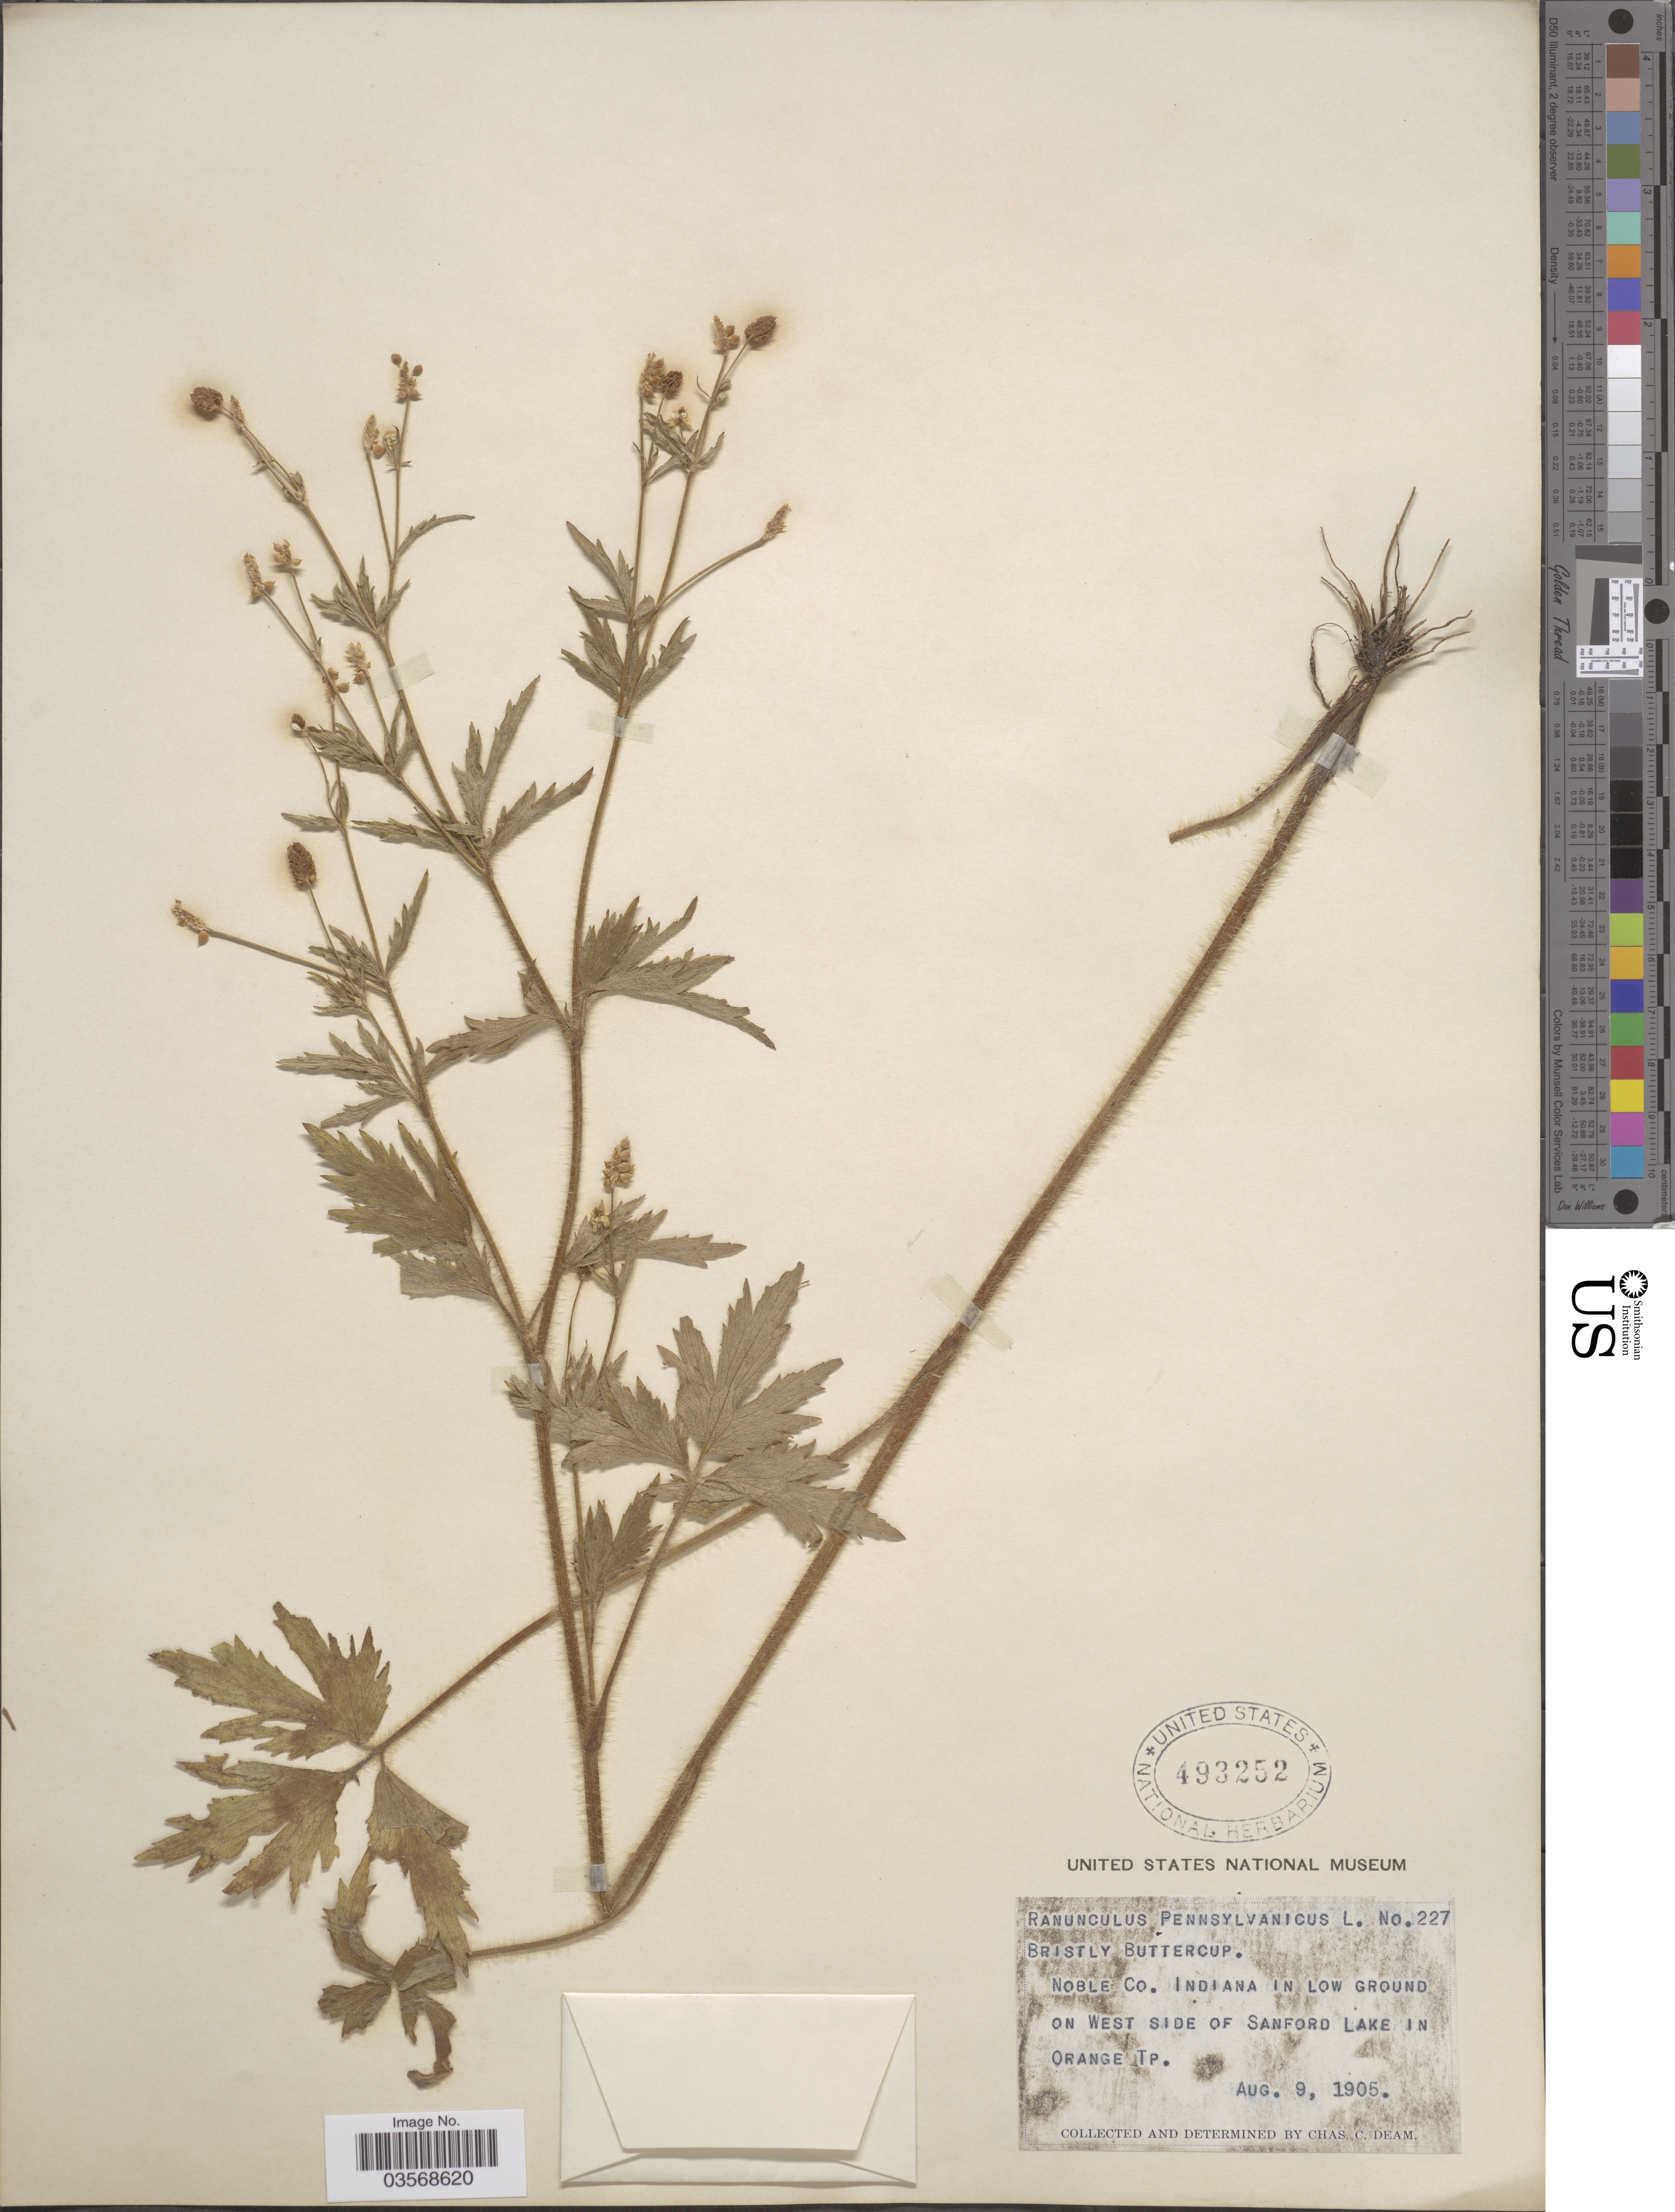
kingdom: Plantae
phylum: Tracheophyta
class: Magnoliopsida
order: Ranunculales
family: Ranunculaceae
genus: Ranunculus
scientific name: Ranunculus pensylvanicus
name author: L. f.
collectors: C. C. Deam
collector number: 227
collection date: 1905-08-09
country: United States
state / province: Indiana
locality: Noble Co. In low ground on West side of Sanford Lake in Orange Tp.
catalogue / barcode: US 493252